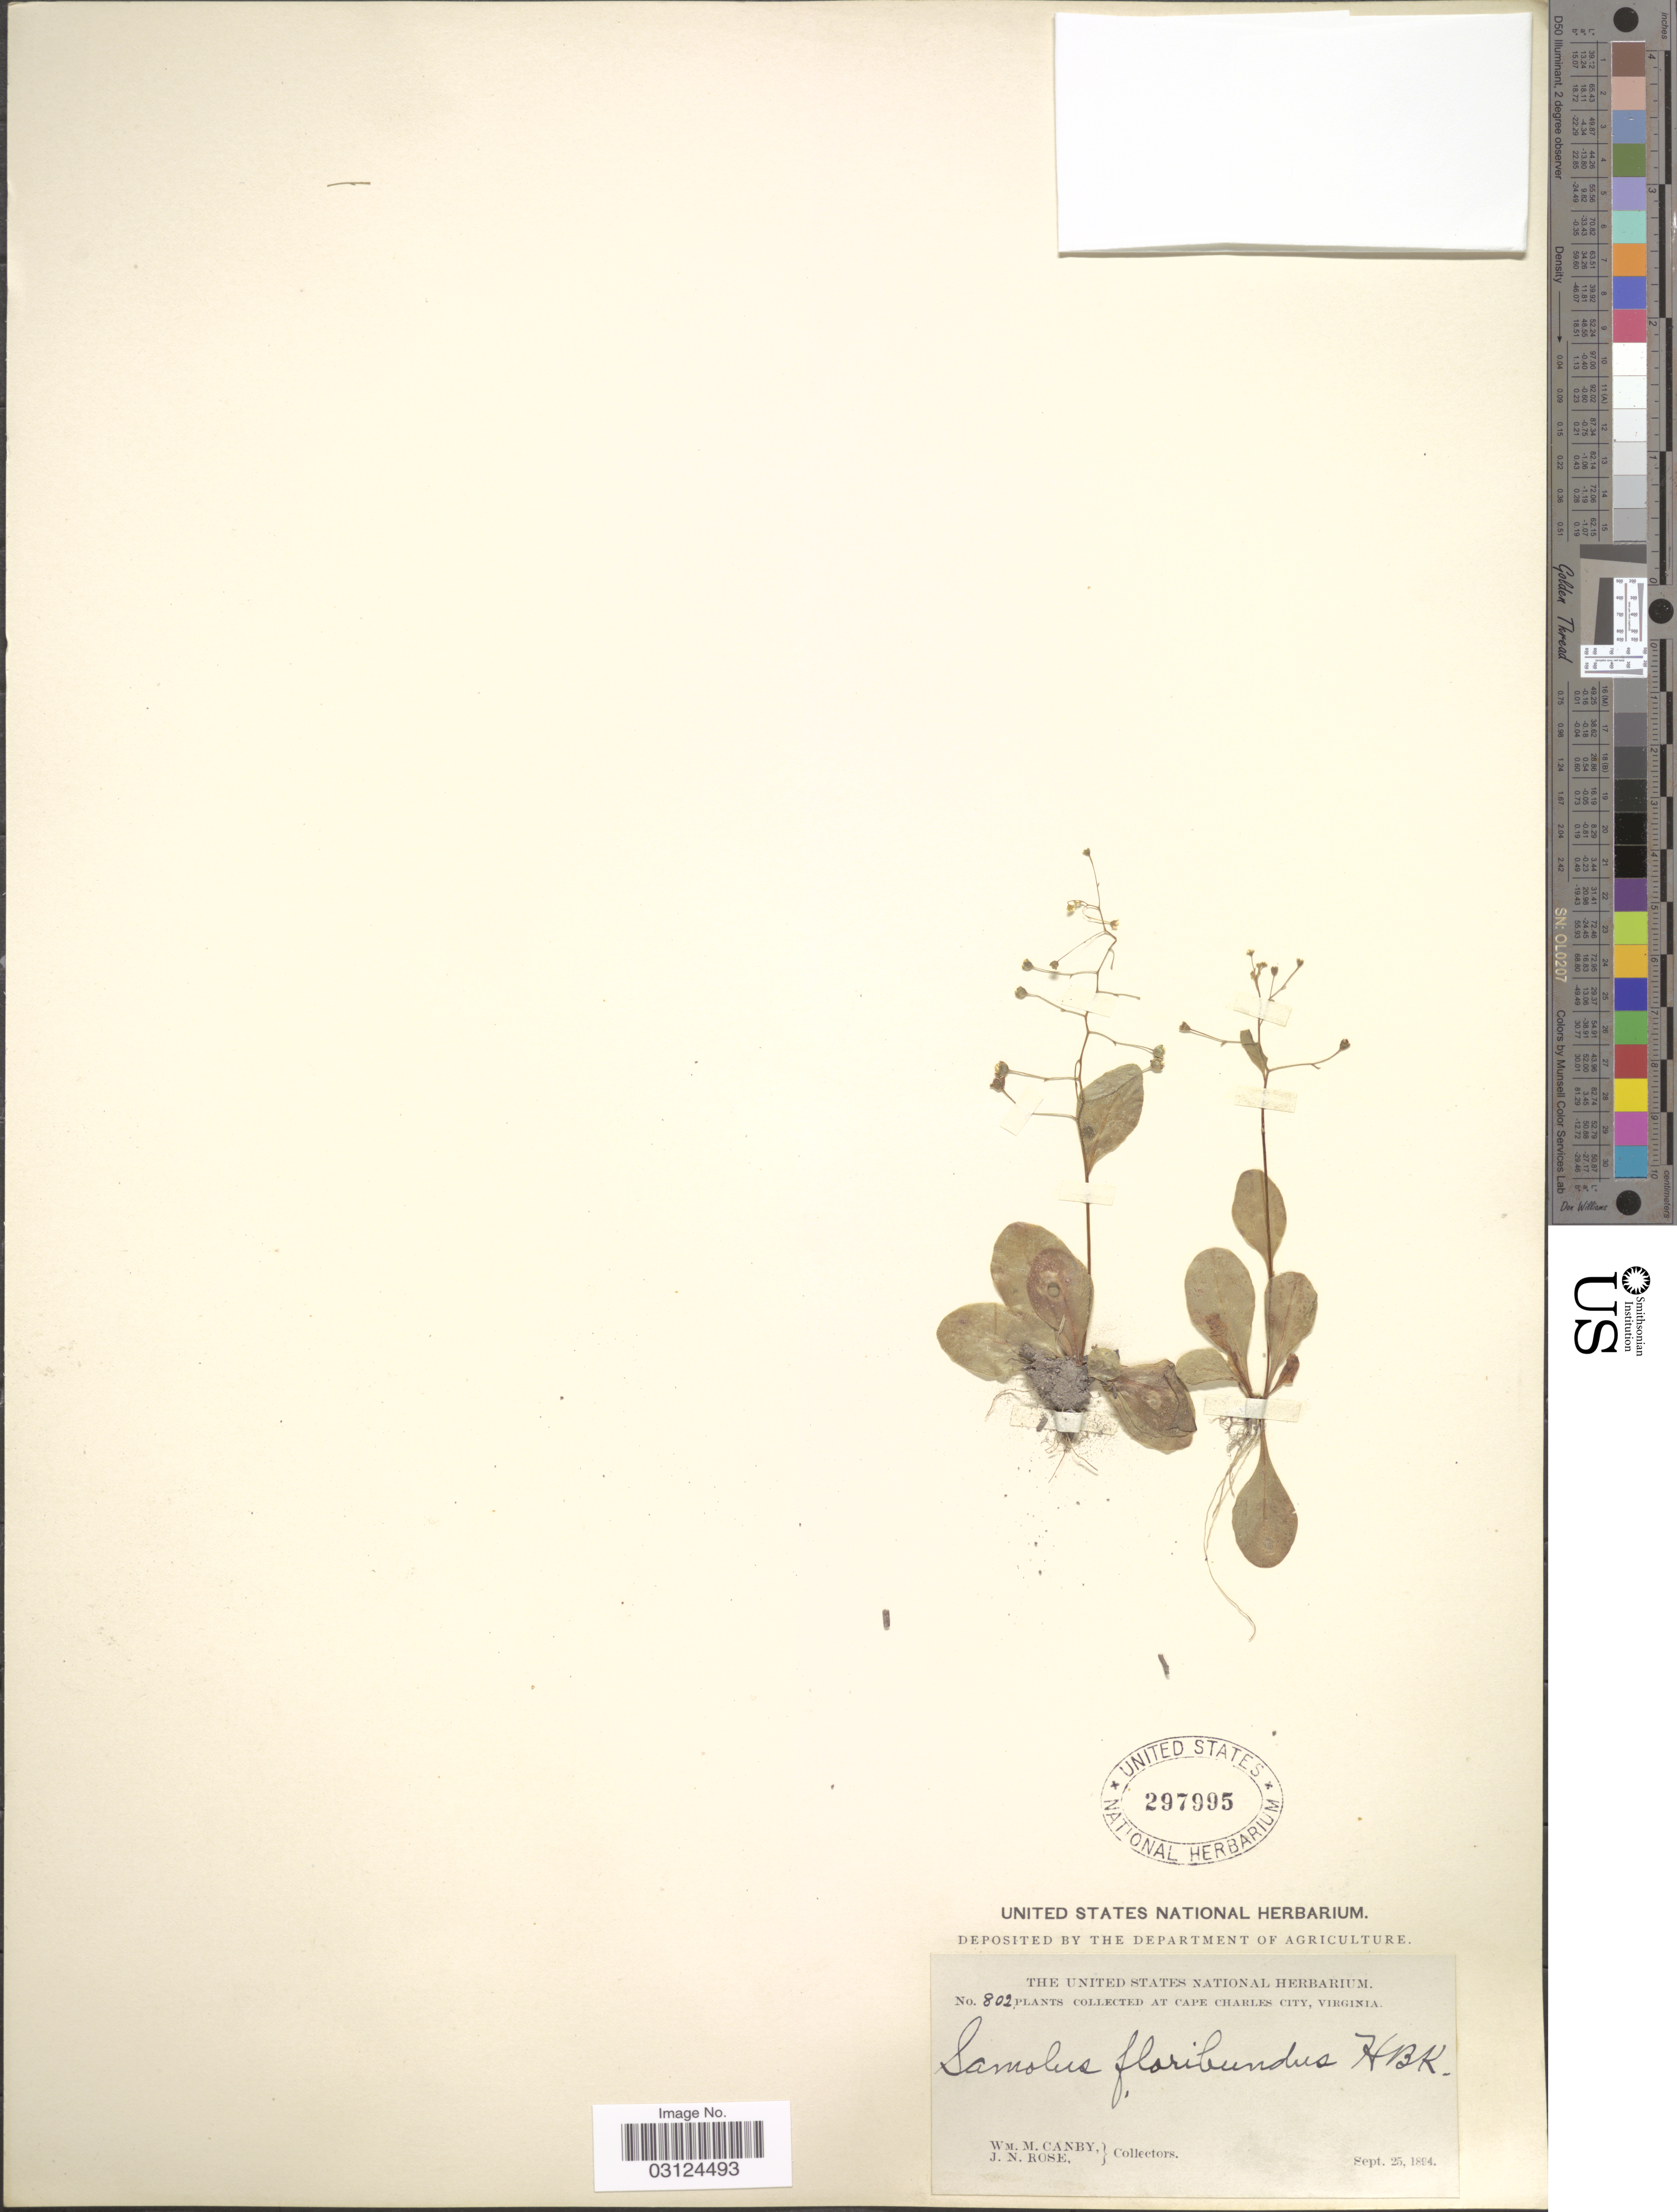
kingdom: Plantae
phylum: Tracheophyta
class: Magnoliopsida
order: Ericales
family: Primulaceae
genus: Samolus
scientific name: Samolus parviflorus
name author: Raf.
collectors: W. Canby & J. N. Rose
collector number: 802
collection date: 1894-09-25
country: United States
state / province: Virginia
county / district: Charles City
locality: At Cape Charles City.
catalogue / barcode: US 297995